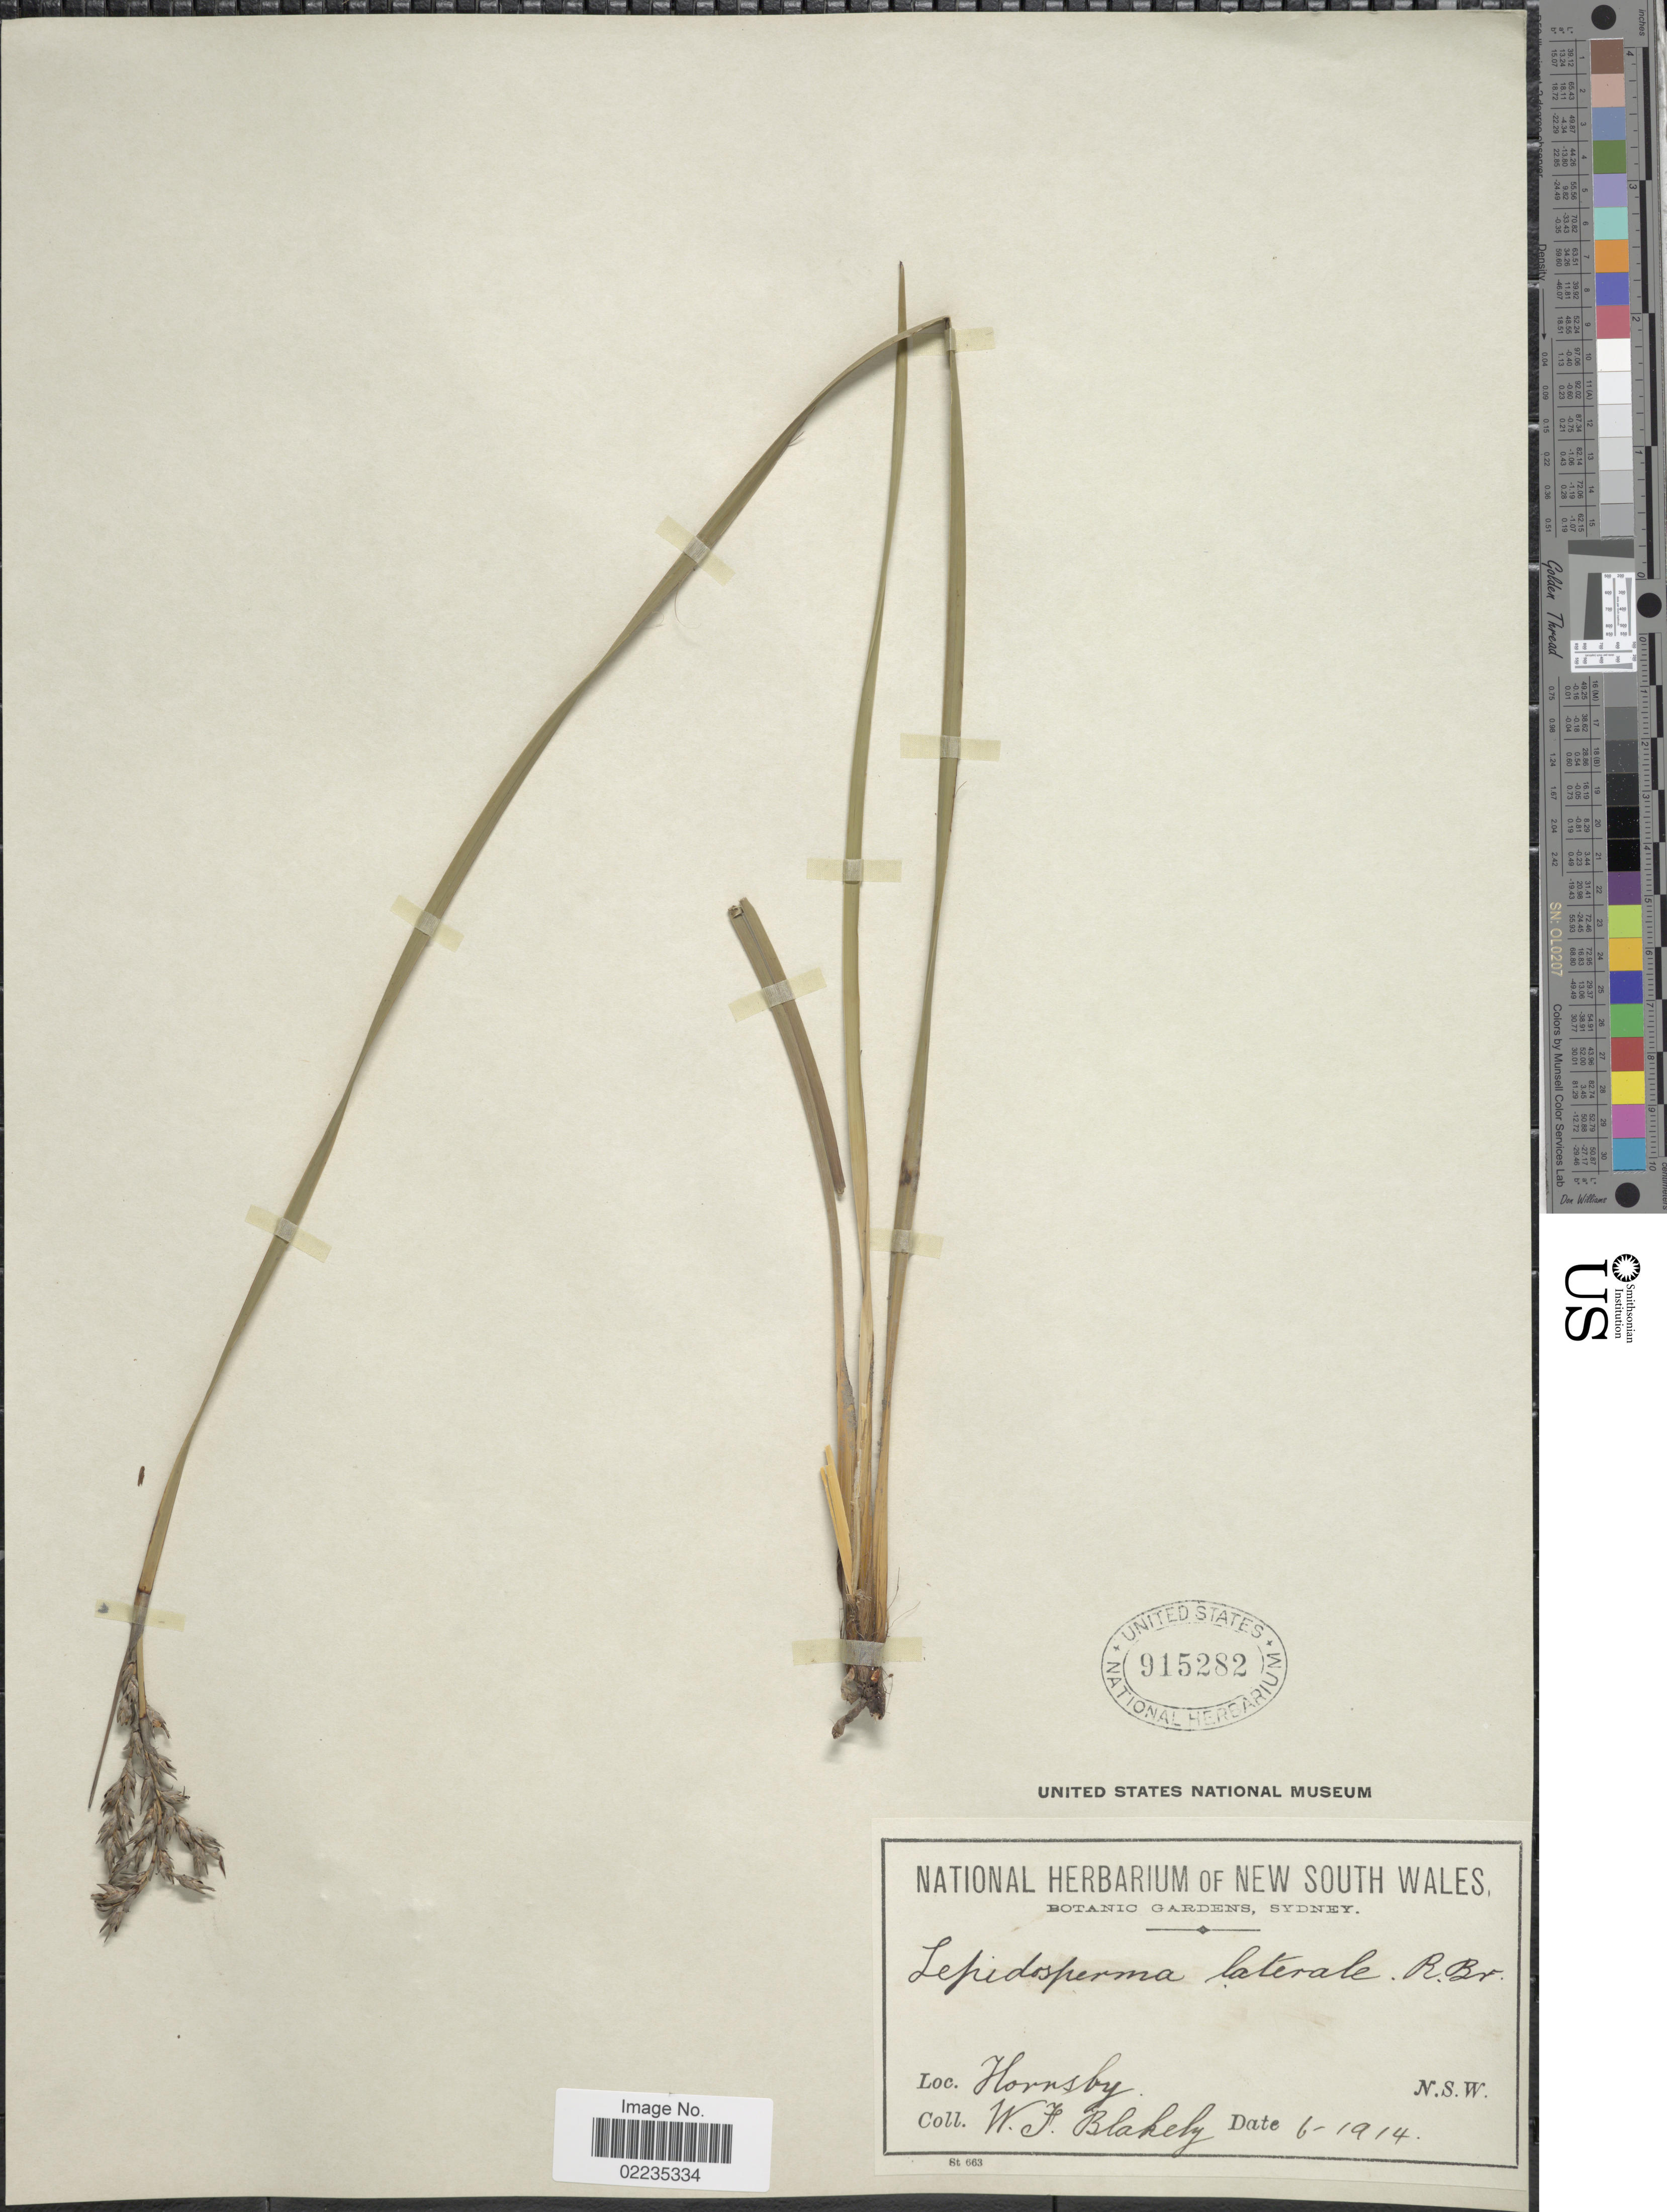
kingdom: Plantae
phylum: Tracheophyta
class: Liliopsida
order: Poales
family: Cyperaceae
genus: Lepidosperma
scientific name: Lepidosperma laterale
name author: R. Br.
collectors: W. Blakely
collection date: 1914-06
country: Australia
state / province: New South Wales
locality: Hornsby, N.S.W.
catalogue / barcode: US 915282